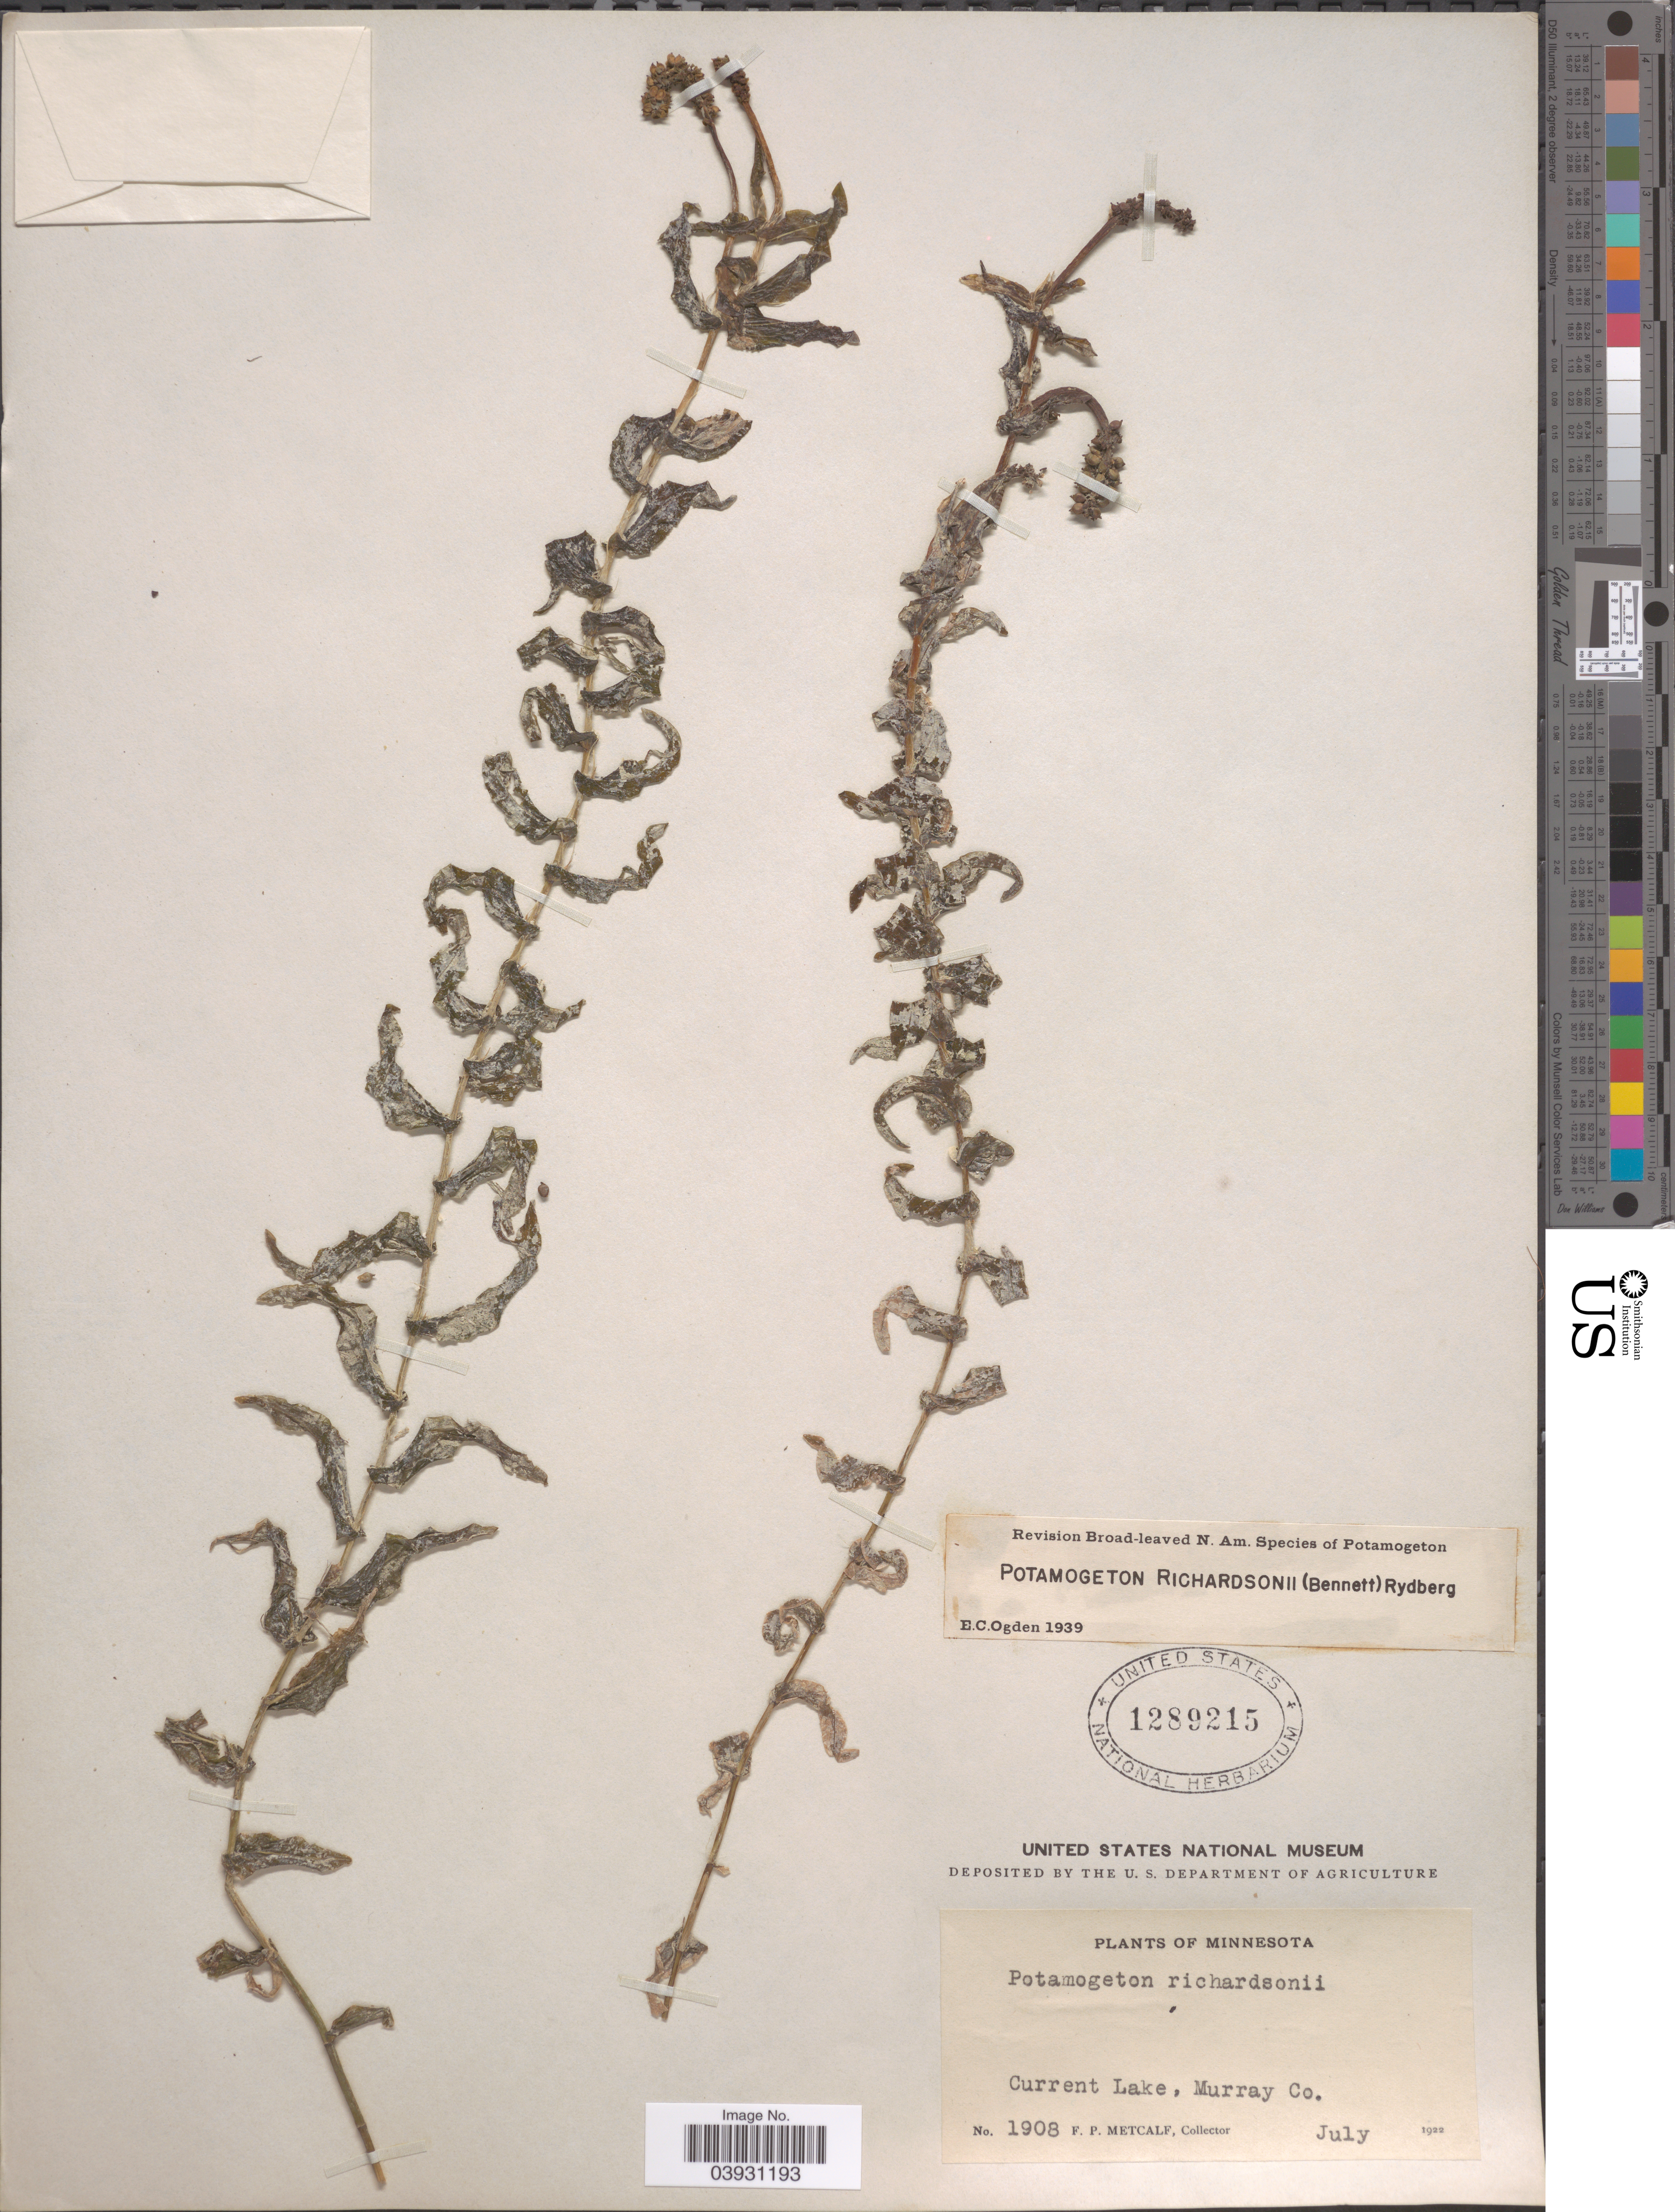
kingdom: Plantae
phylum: Tracheophyta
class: Liliopsida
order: Alismatales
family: Potamogetonaceae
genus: Potamogeton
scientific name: Potamogeton richardsonii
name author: (A.W. Benn.) Rydb.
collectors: F. Metcalf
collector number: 1908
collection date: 1922-07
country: United States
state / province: Minnesota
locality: Current Lake, Murray Co.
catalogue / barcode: US 1289215